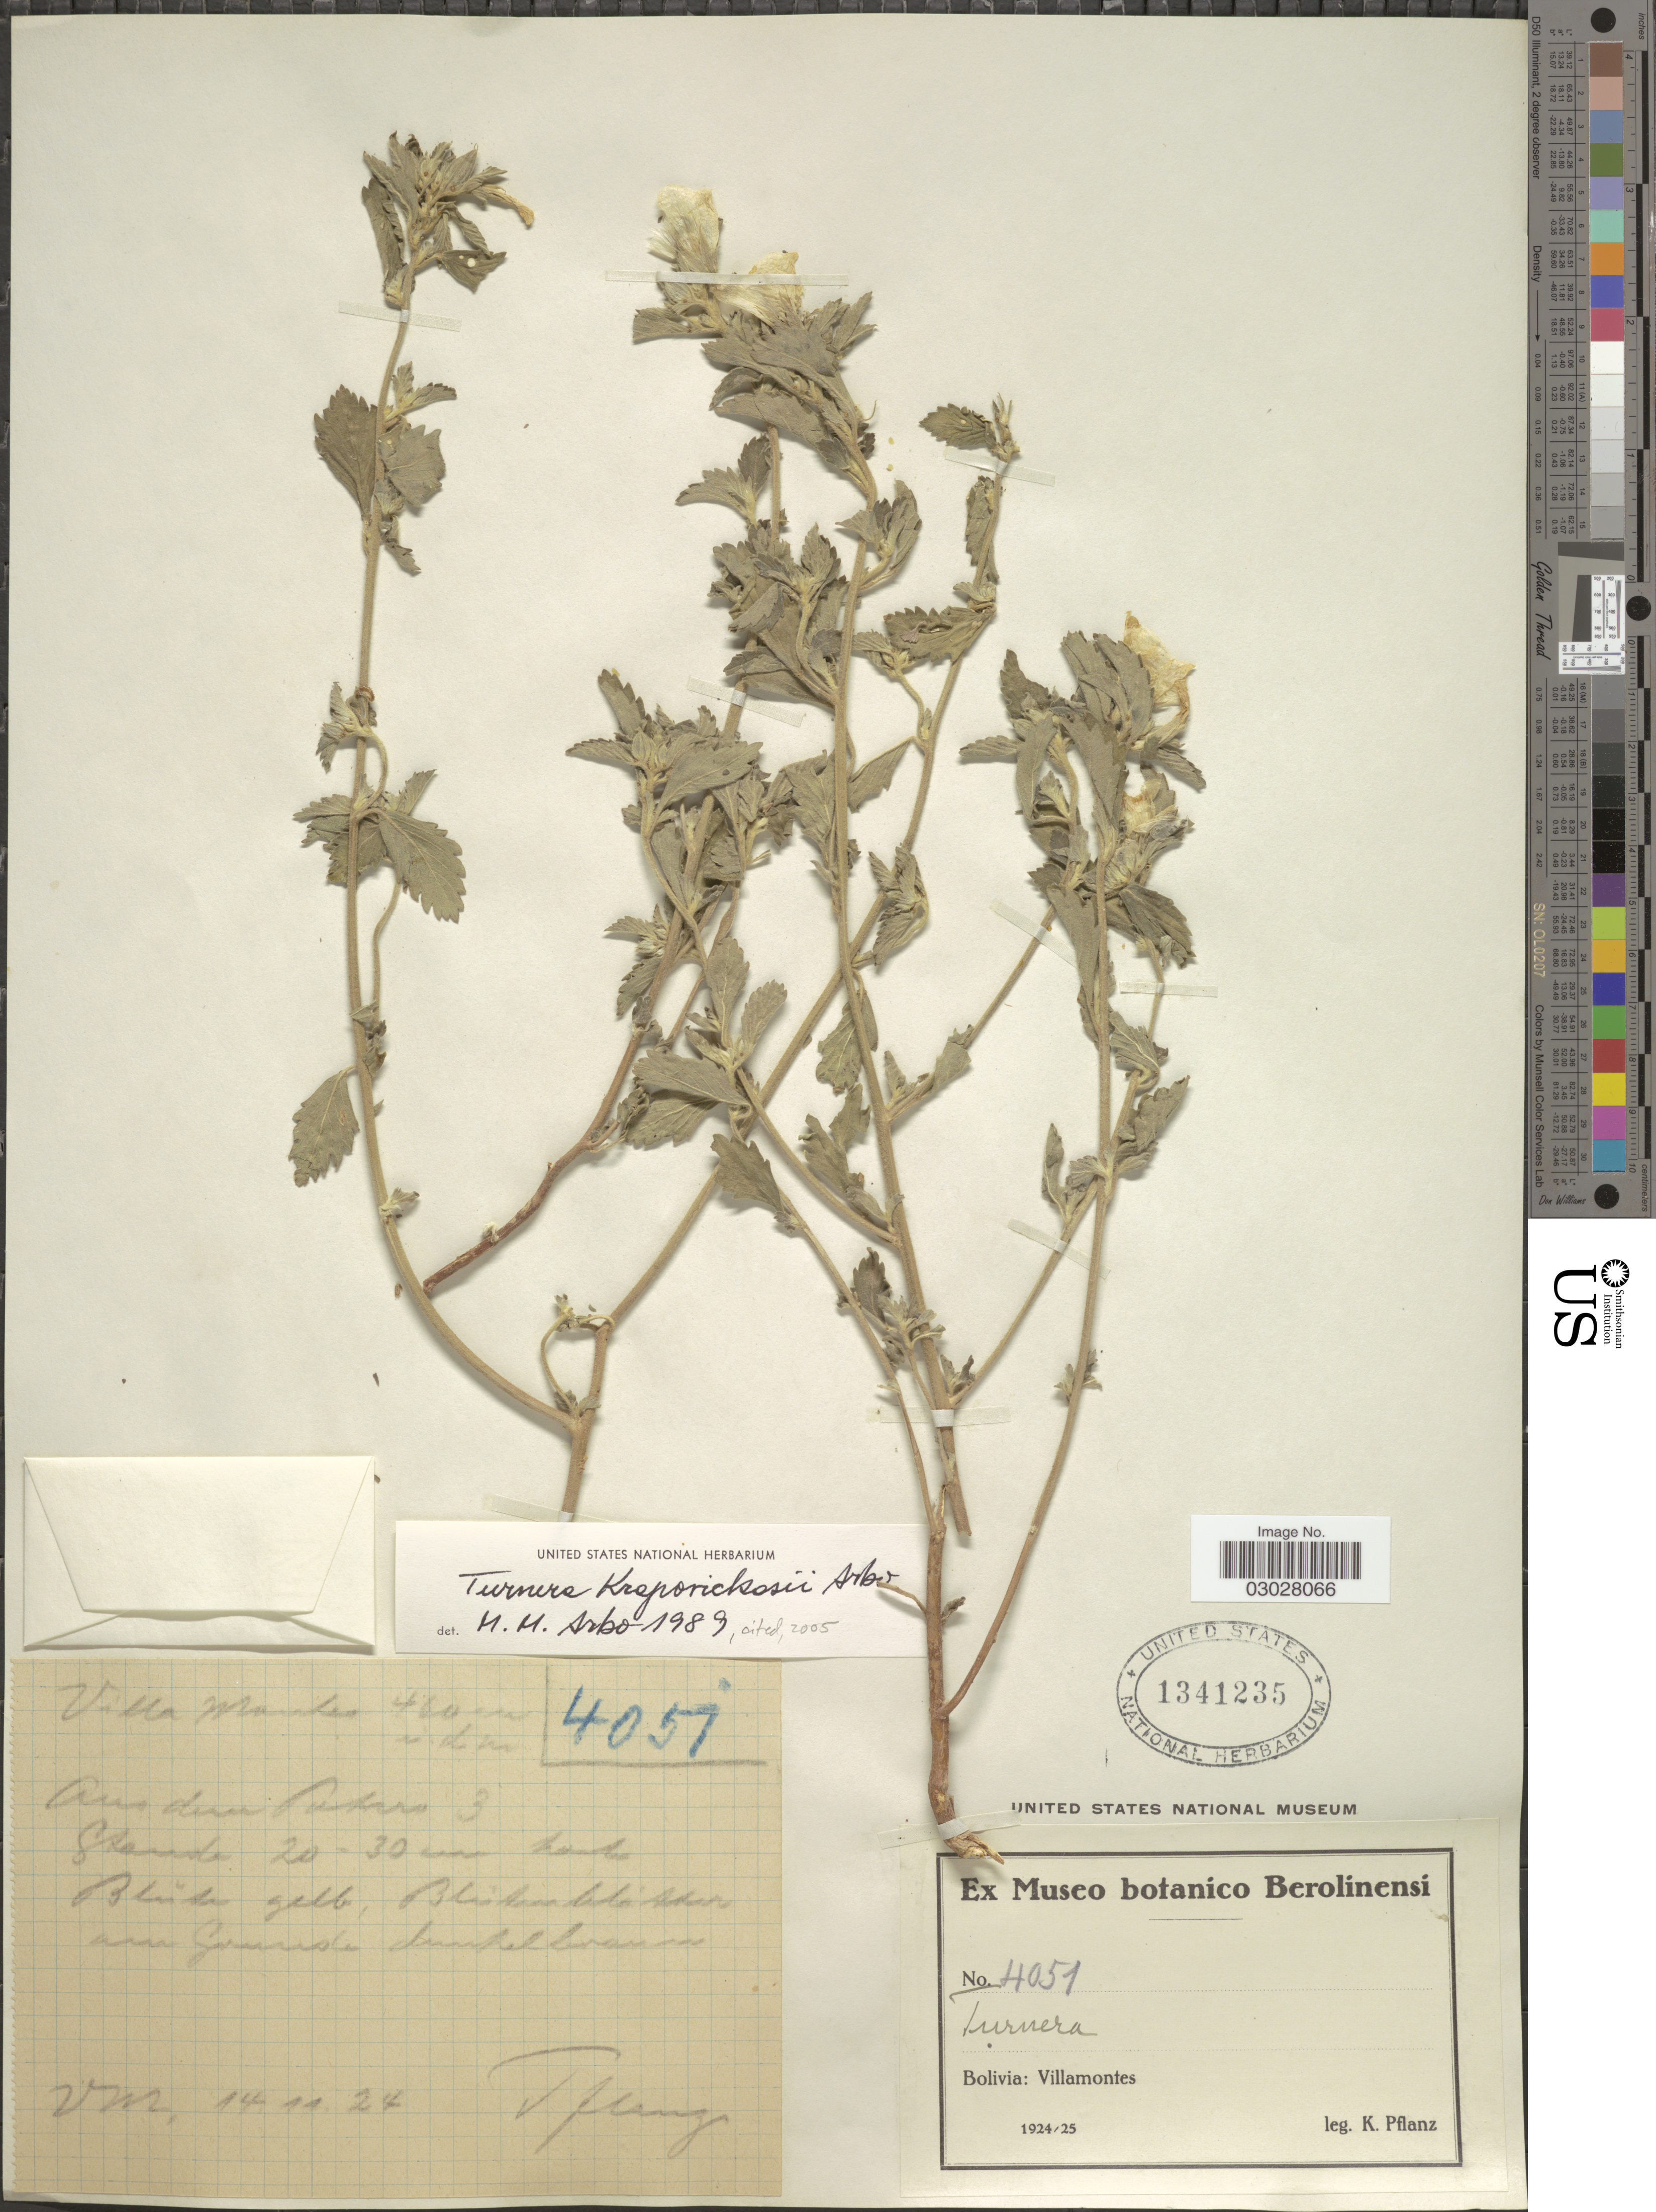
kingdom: Plantae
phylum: Tracheophyta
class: Magnoliopsida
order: Malpighiales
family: Turneraceae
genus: Turnera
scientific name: Turnera krapovickasii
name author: Arbo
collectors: K. Pflanz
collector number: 4051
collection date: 1924-11-14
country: Bolivia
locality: Villamontes.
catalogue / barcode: US 1341235